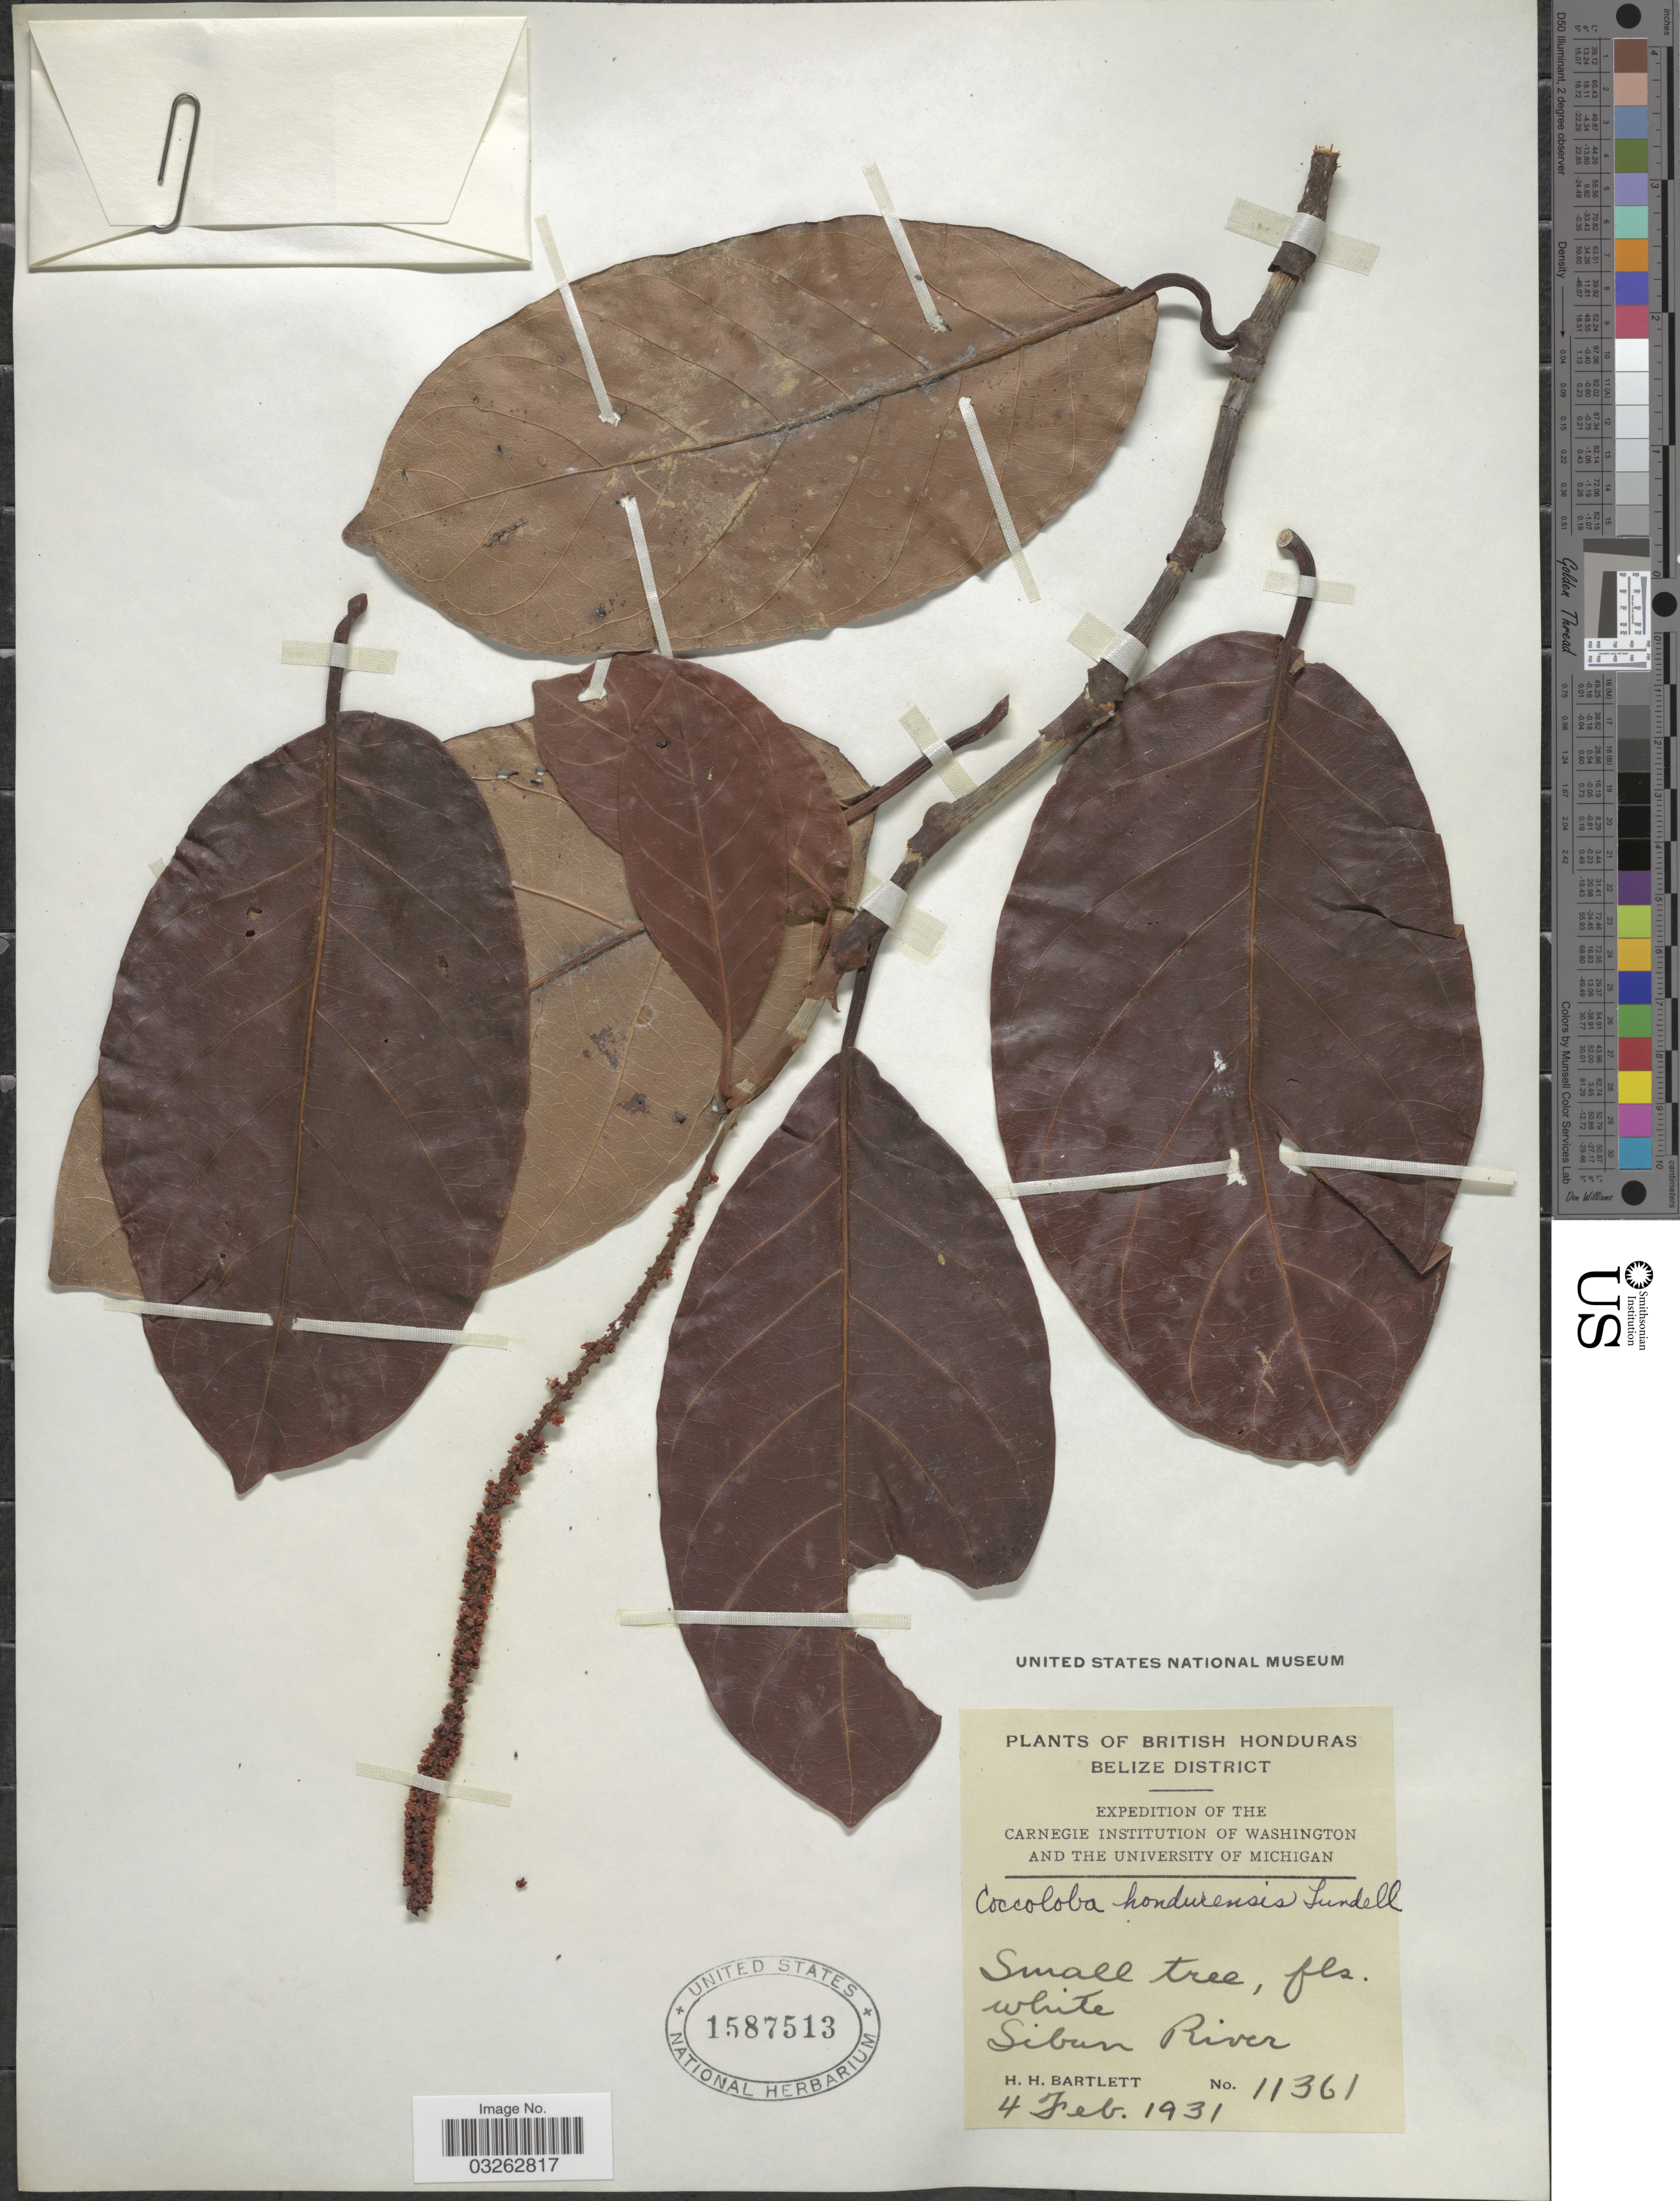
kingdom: Plantae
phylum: Tracheophyta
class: Magnoliopsida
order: Caryophyllales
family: Polygonaceae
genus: Coccoloba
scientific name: Coccoloba hondurensis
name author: Lundell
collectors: H. H. Bartlett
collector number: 11361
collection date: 1931-02-04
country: Belize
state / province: Belize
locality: British Honduras. Belize District. Siban River.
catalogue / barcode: US 1587513